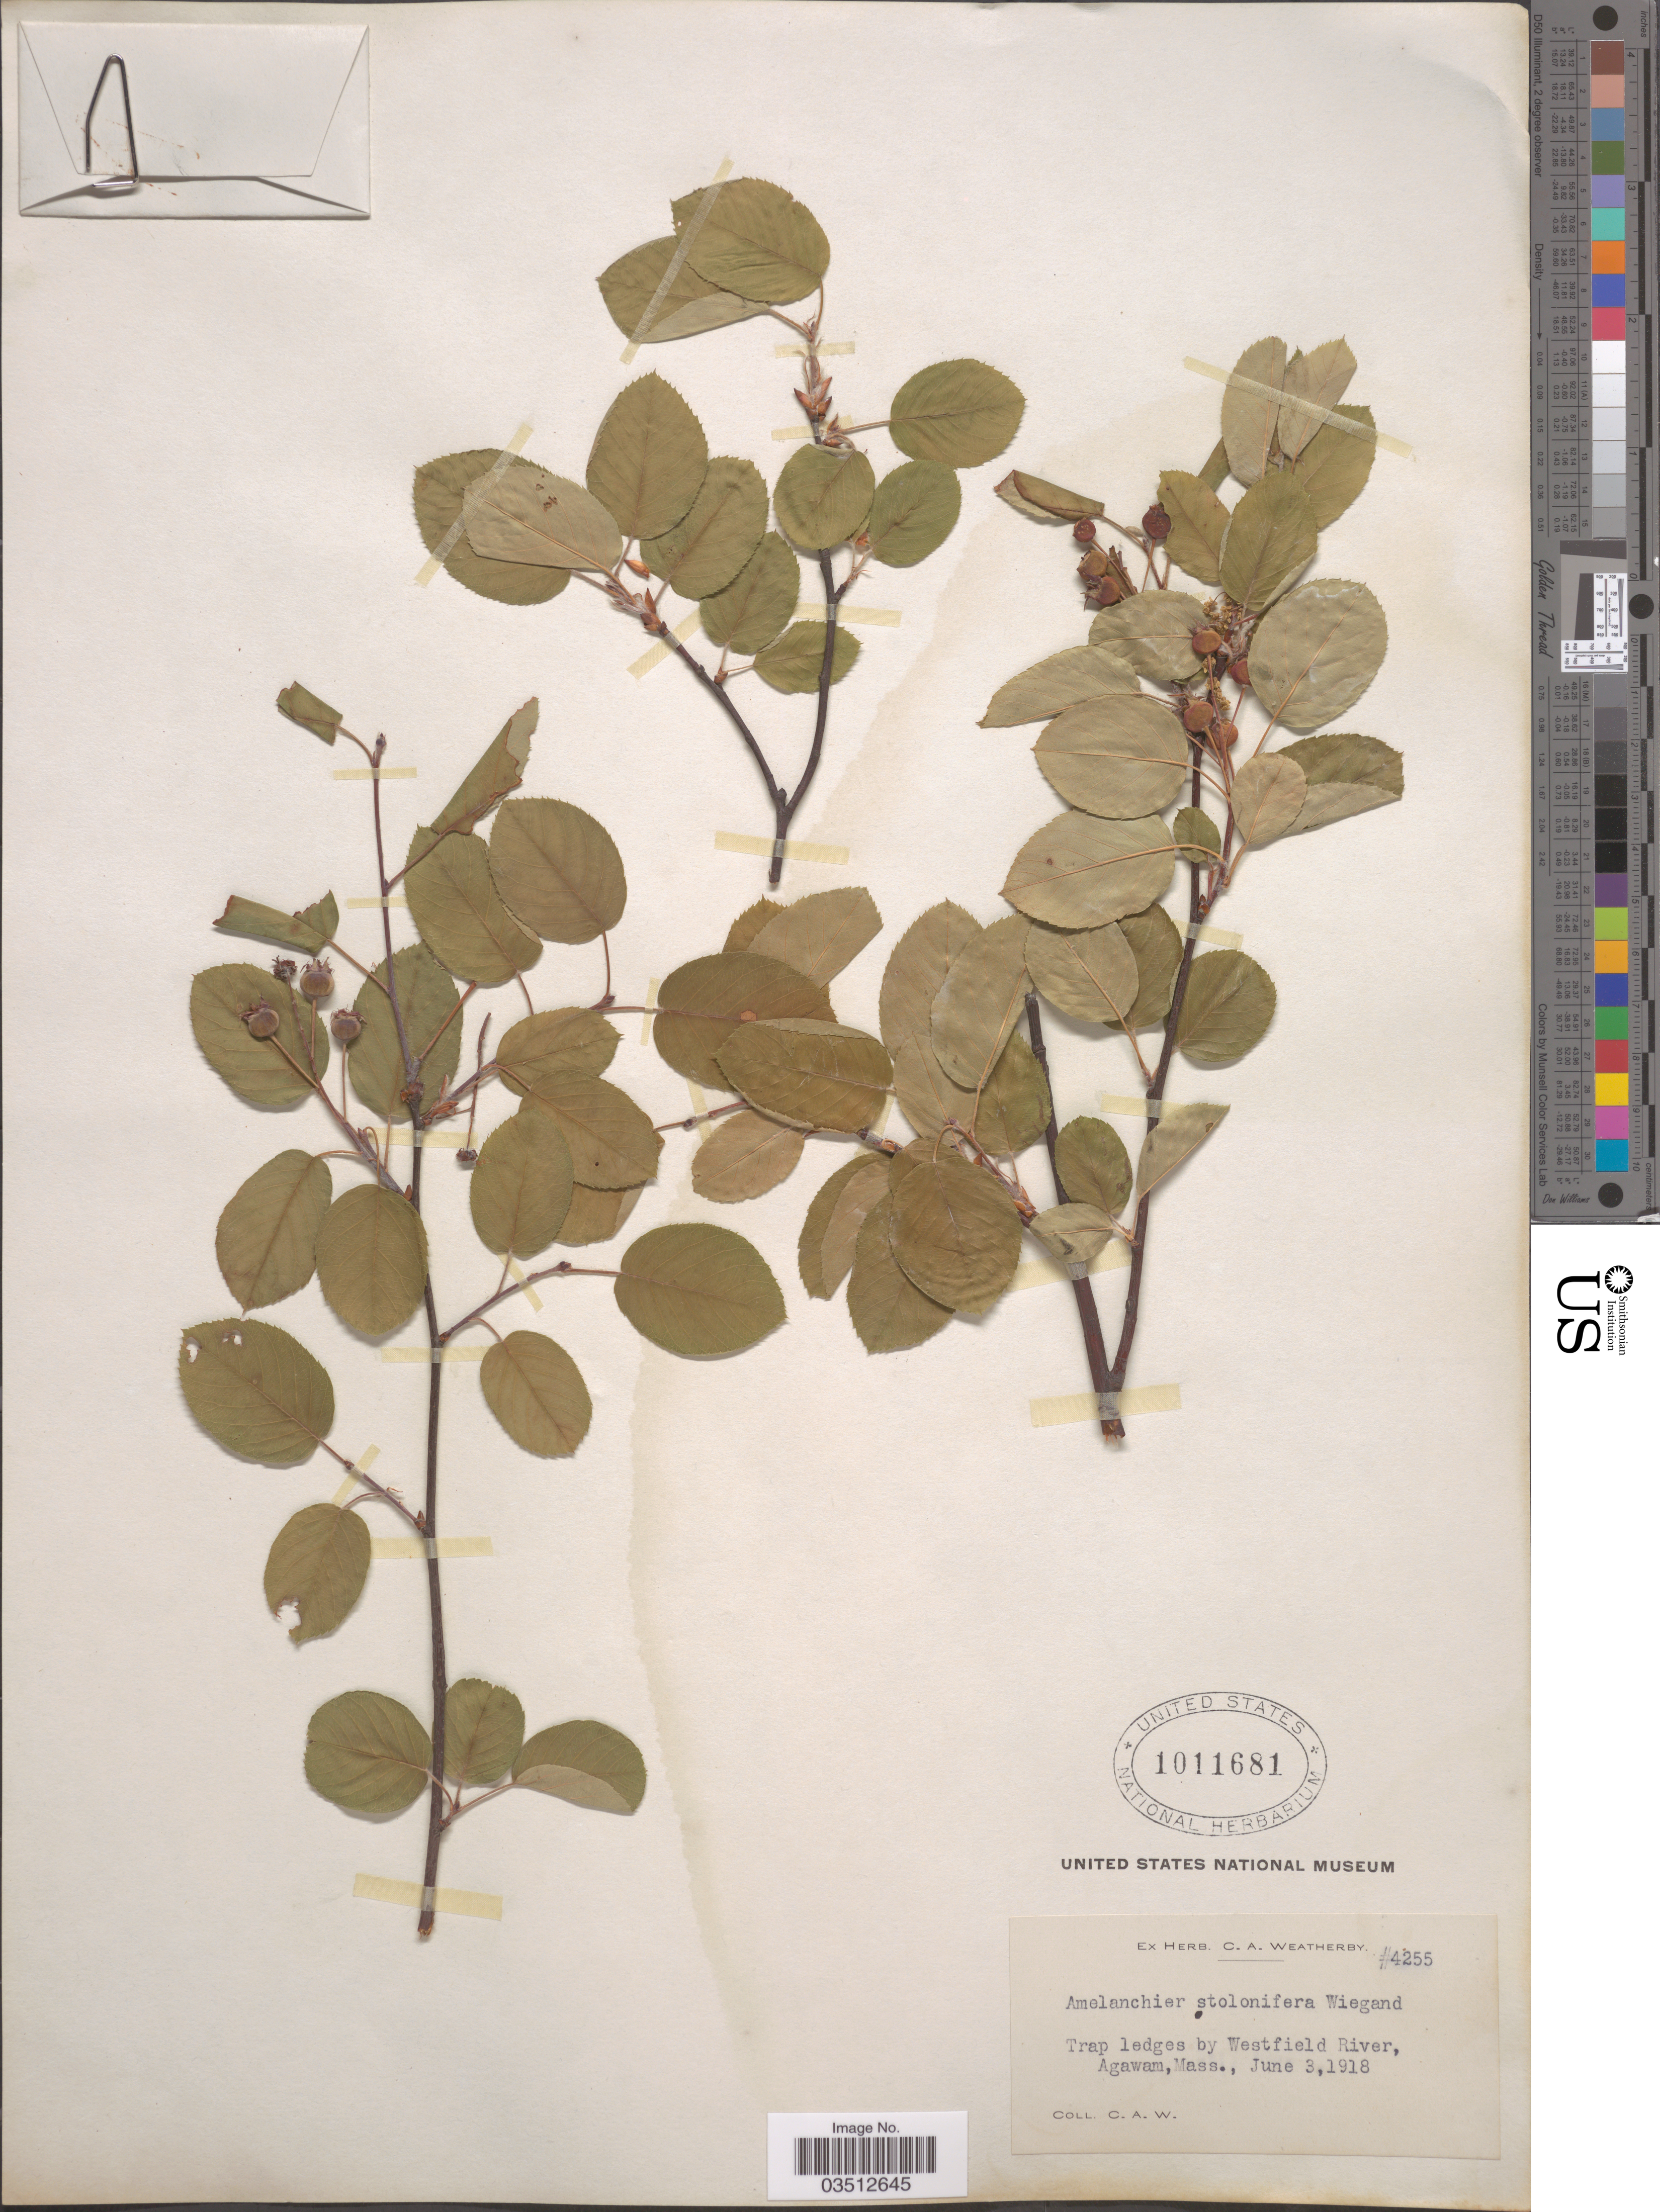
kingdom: Plantae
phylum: Tracheophyta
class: Magnoliopsida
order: Rosales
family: Rosaceae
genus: Amelanchier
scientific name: Amelanchier stolonifera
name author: Wiegand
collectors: C. A. Weatherby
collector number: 4255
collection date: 1918-06-03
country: United States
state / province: Massachusetts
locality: Trap ledges by Westfield River, Agawam.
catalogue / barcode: US 1011681